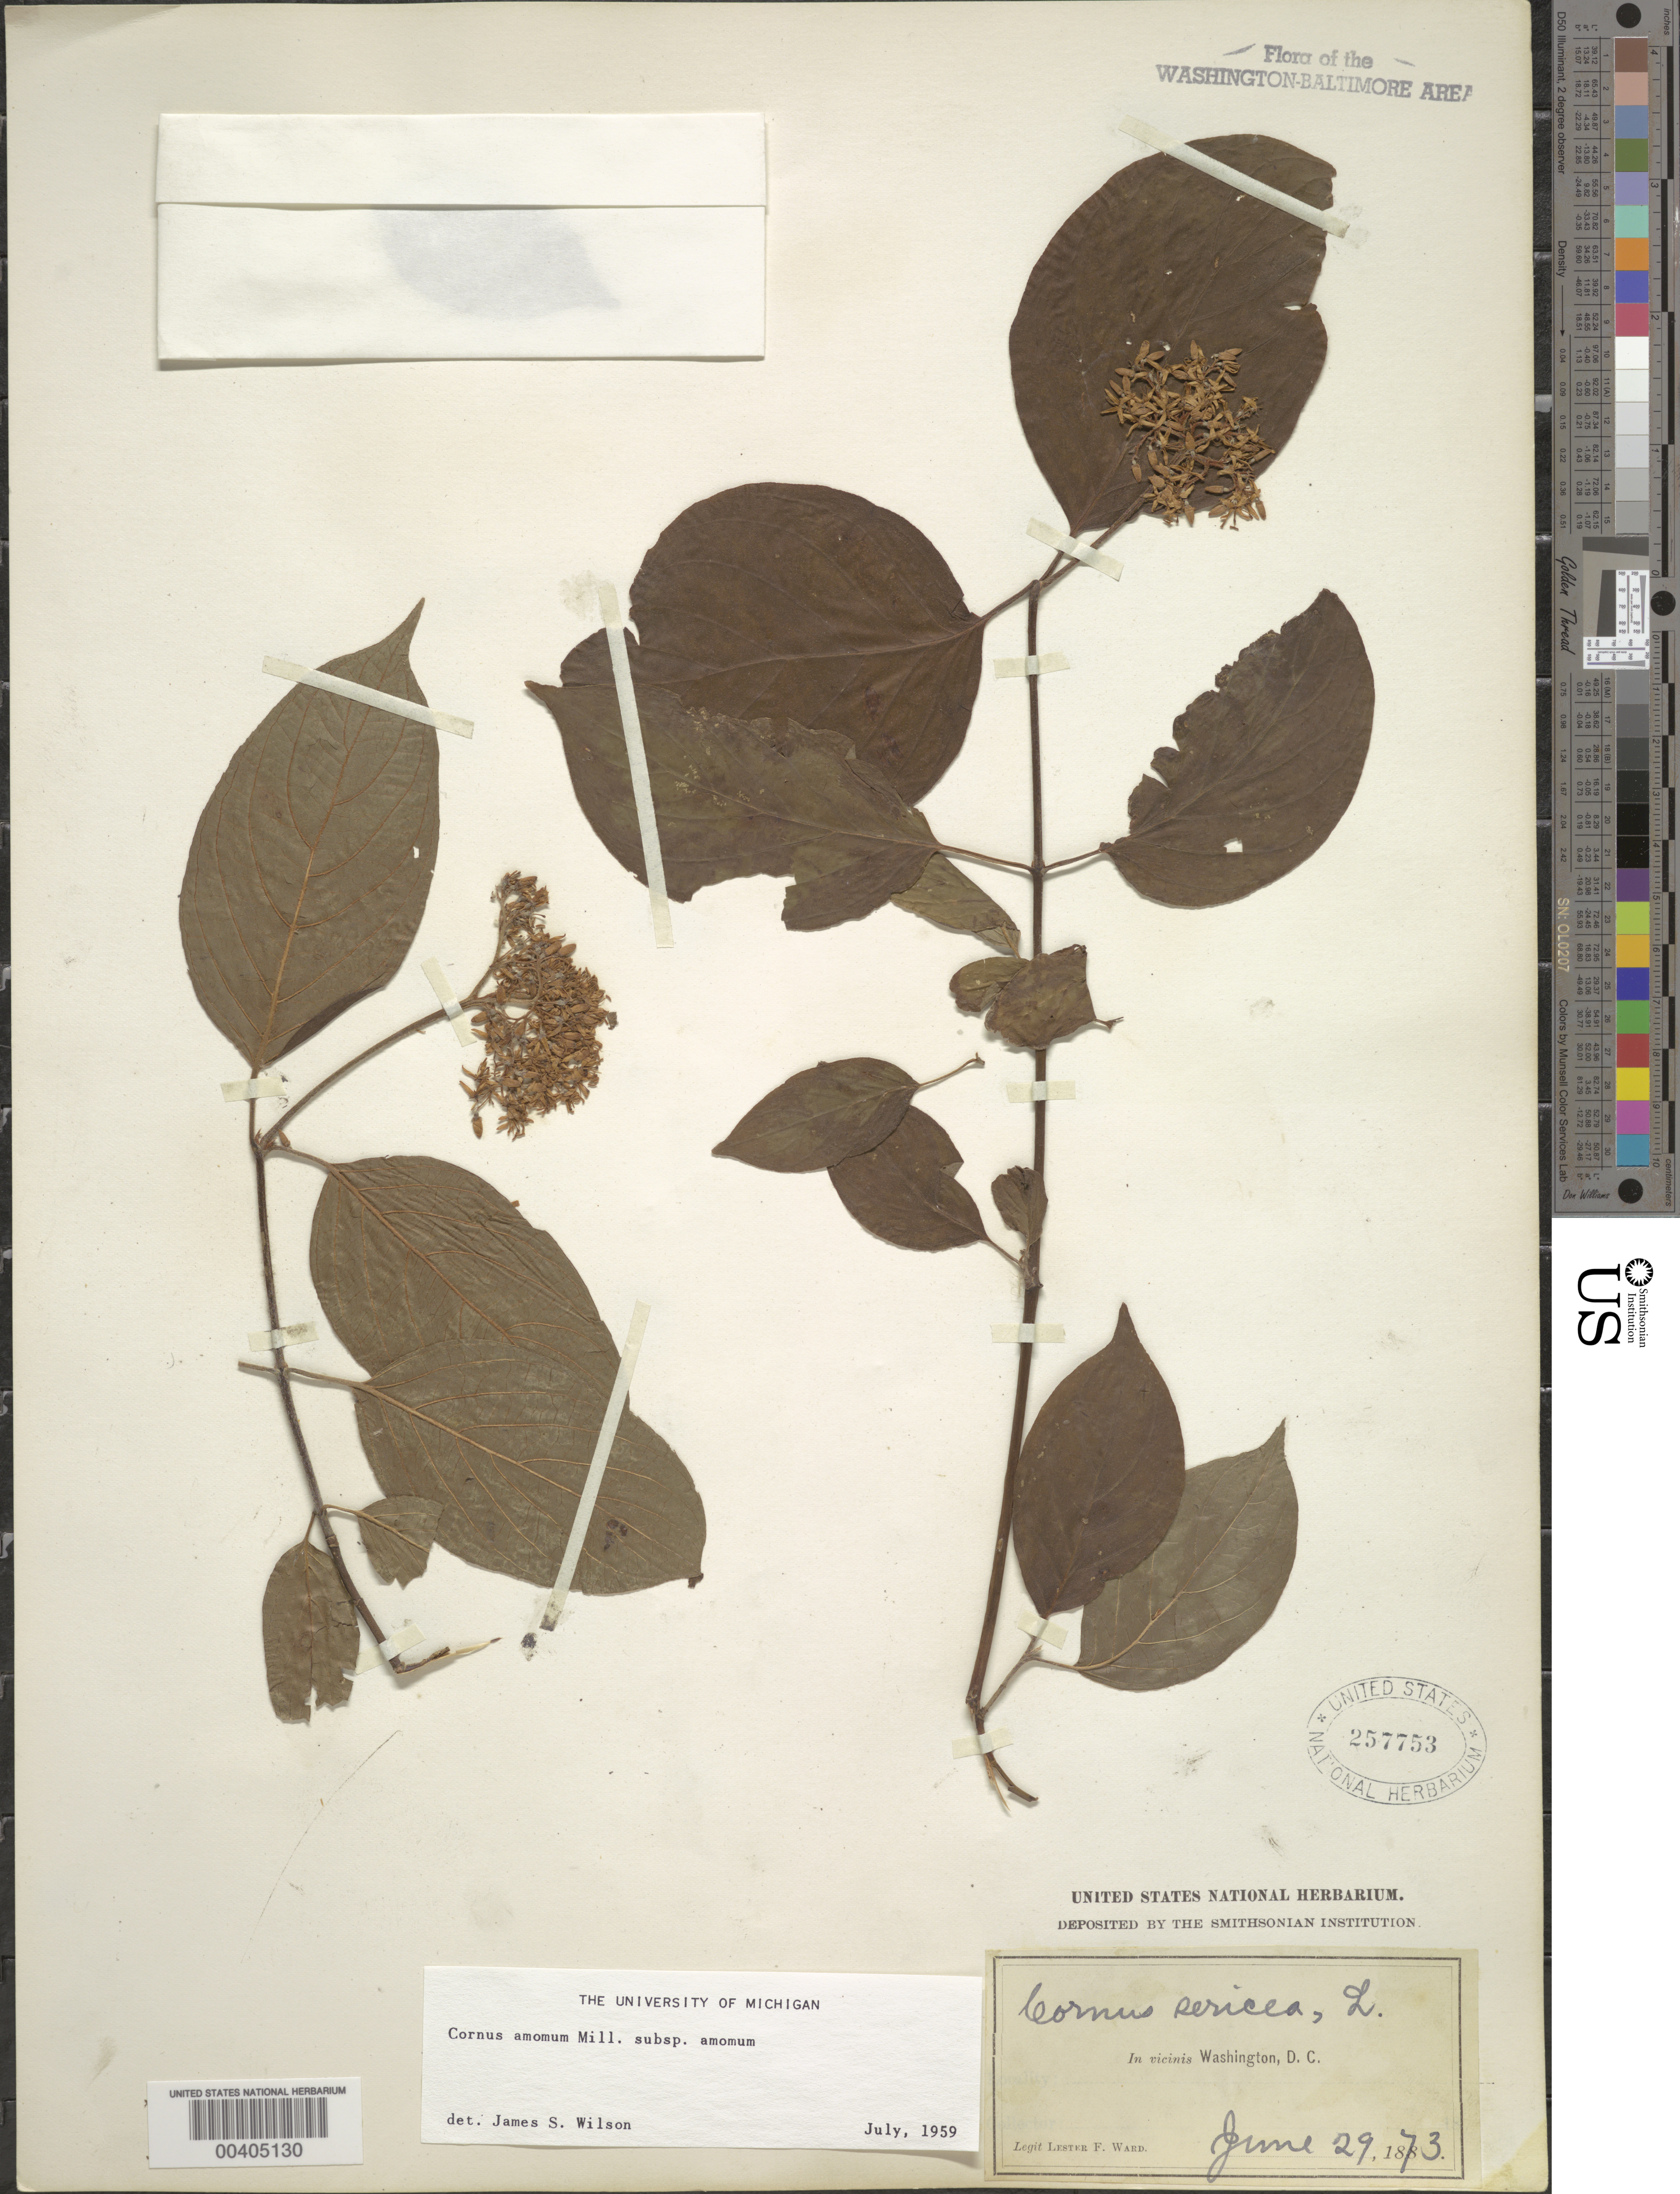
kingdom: Plantae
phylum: Tracheophyta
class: Magnoliopsida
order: Cornales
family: Cornaceae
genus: Cornus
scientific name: Cornus amomum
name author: Mill.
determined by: Wilson, J. S., (MICH), University of Michigan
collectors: L. F. Ward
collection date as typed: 29 Jun 1873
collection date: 1873-06-29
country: United States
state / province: District of Columbia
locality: Washington DC Area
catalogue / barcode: US 257753